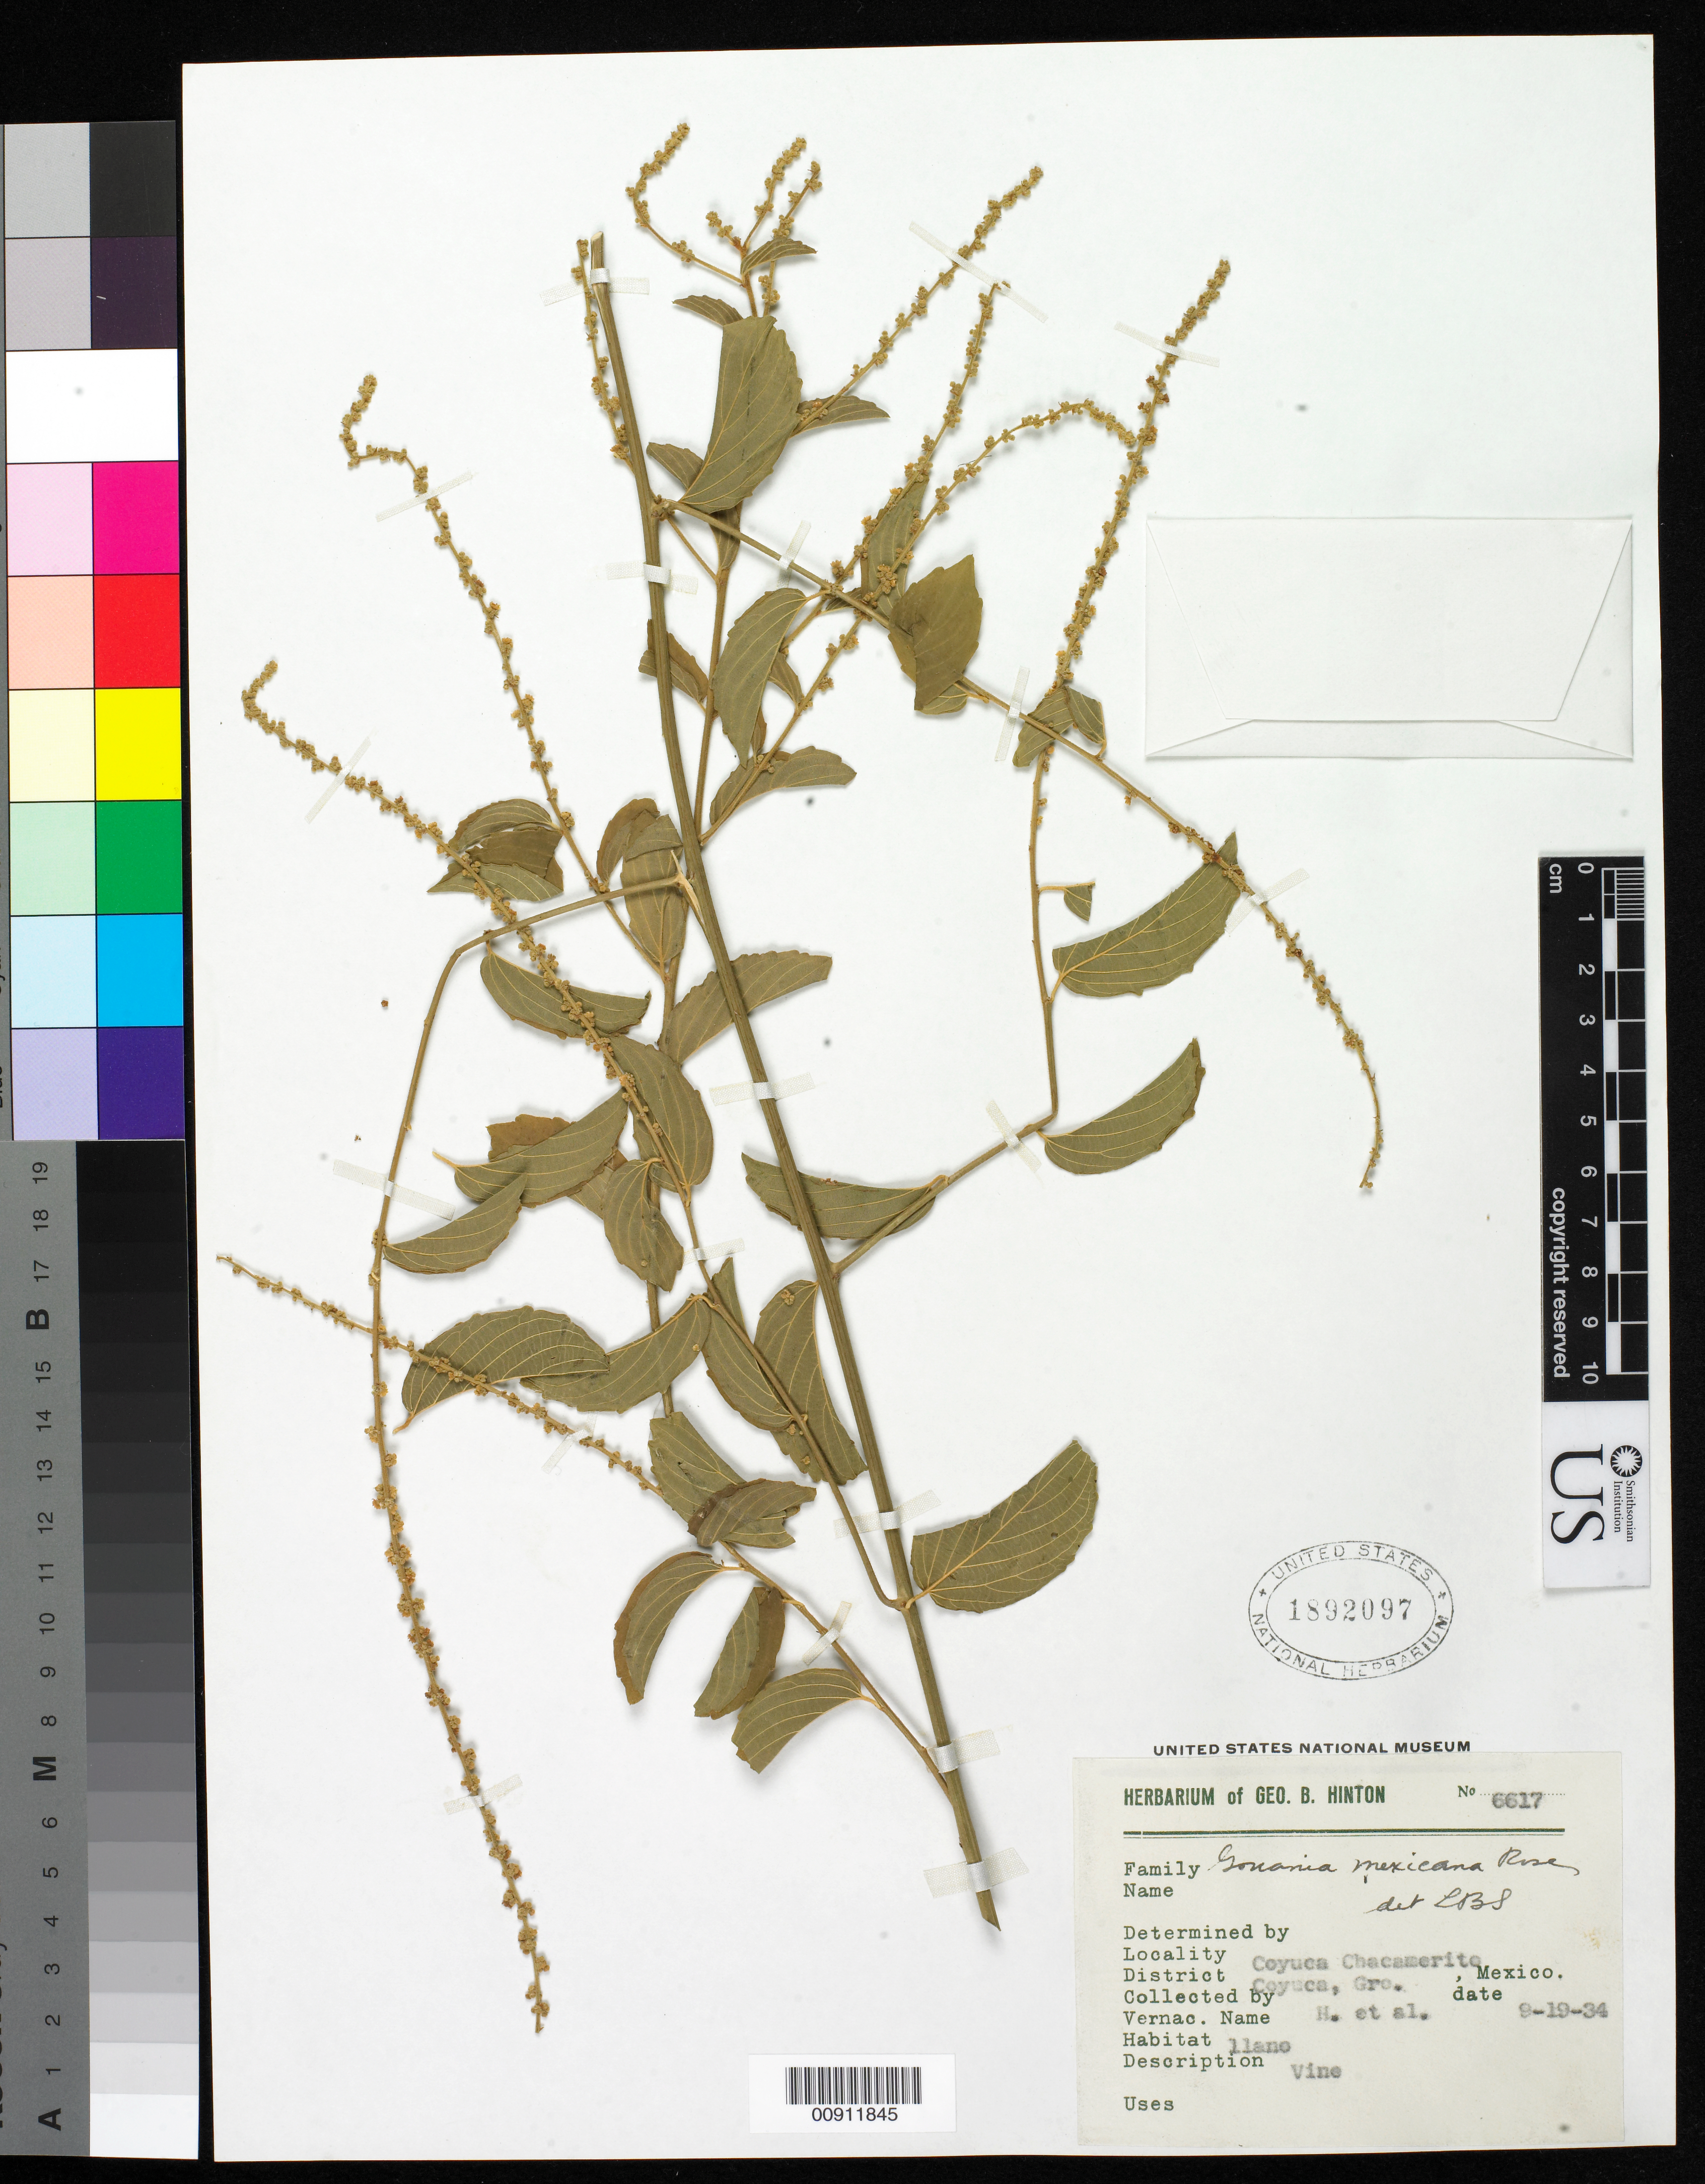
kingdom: Plantae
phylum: Tracheophyta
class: Magnoliopsida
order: Rosales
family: Rhamnaceae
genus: Gouania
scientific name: Gouania rosei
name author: Wiggins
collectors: G. B. Hinton & et al.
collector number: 6617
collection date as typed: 19 Sep 1934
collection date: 1934-09-19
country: Mexico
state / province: Guerrero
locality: Coyuca Chacamerito, District Coyuca, Guerrero.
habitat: Llano.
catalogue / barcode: US 1892097